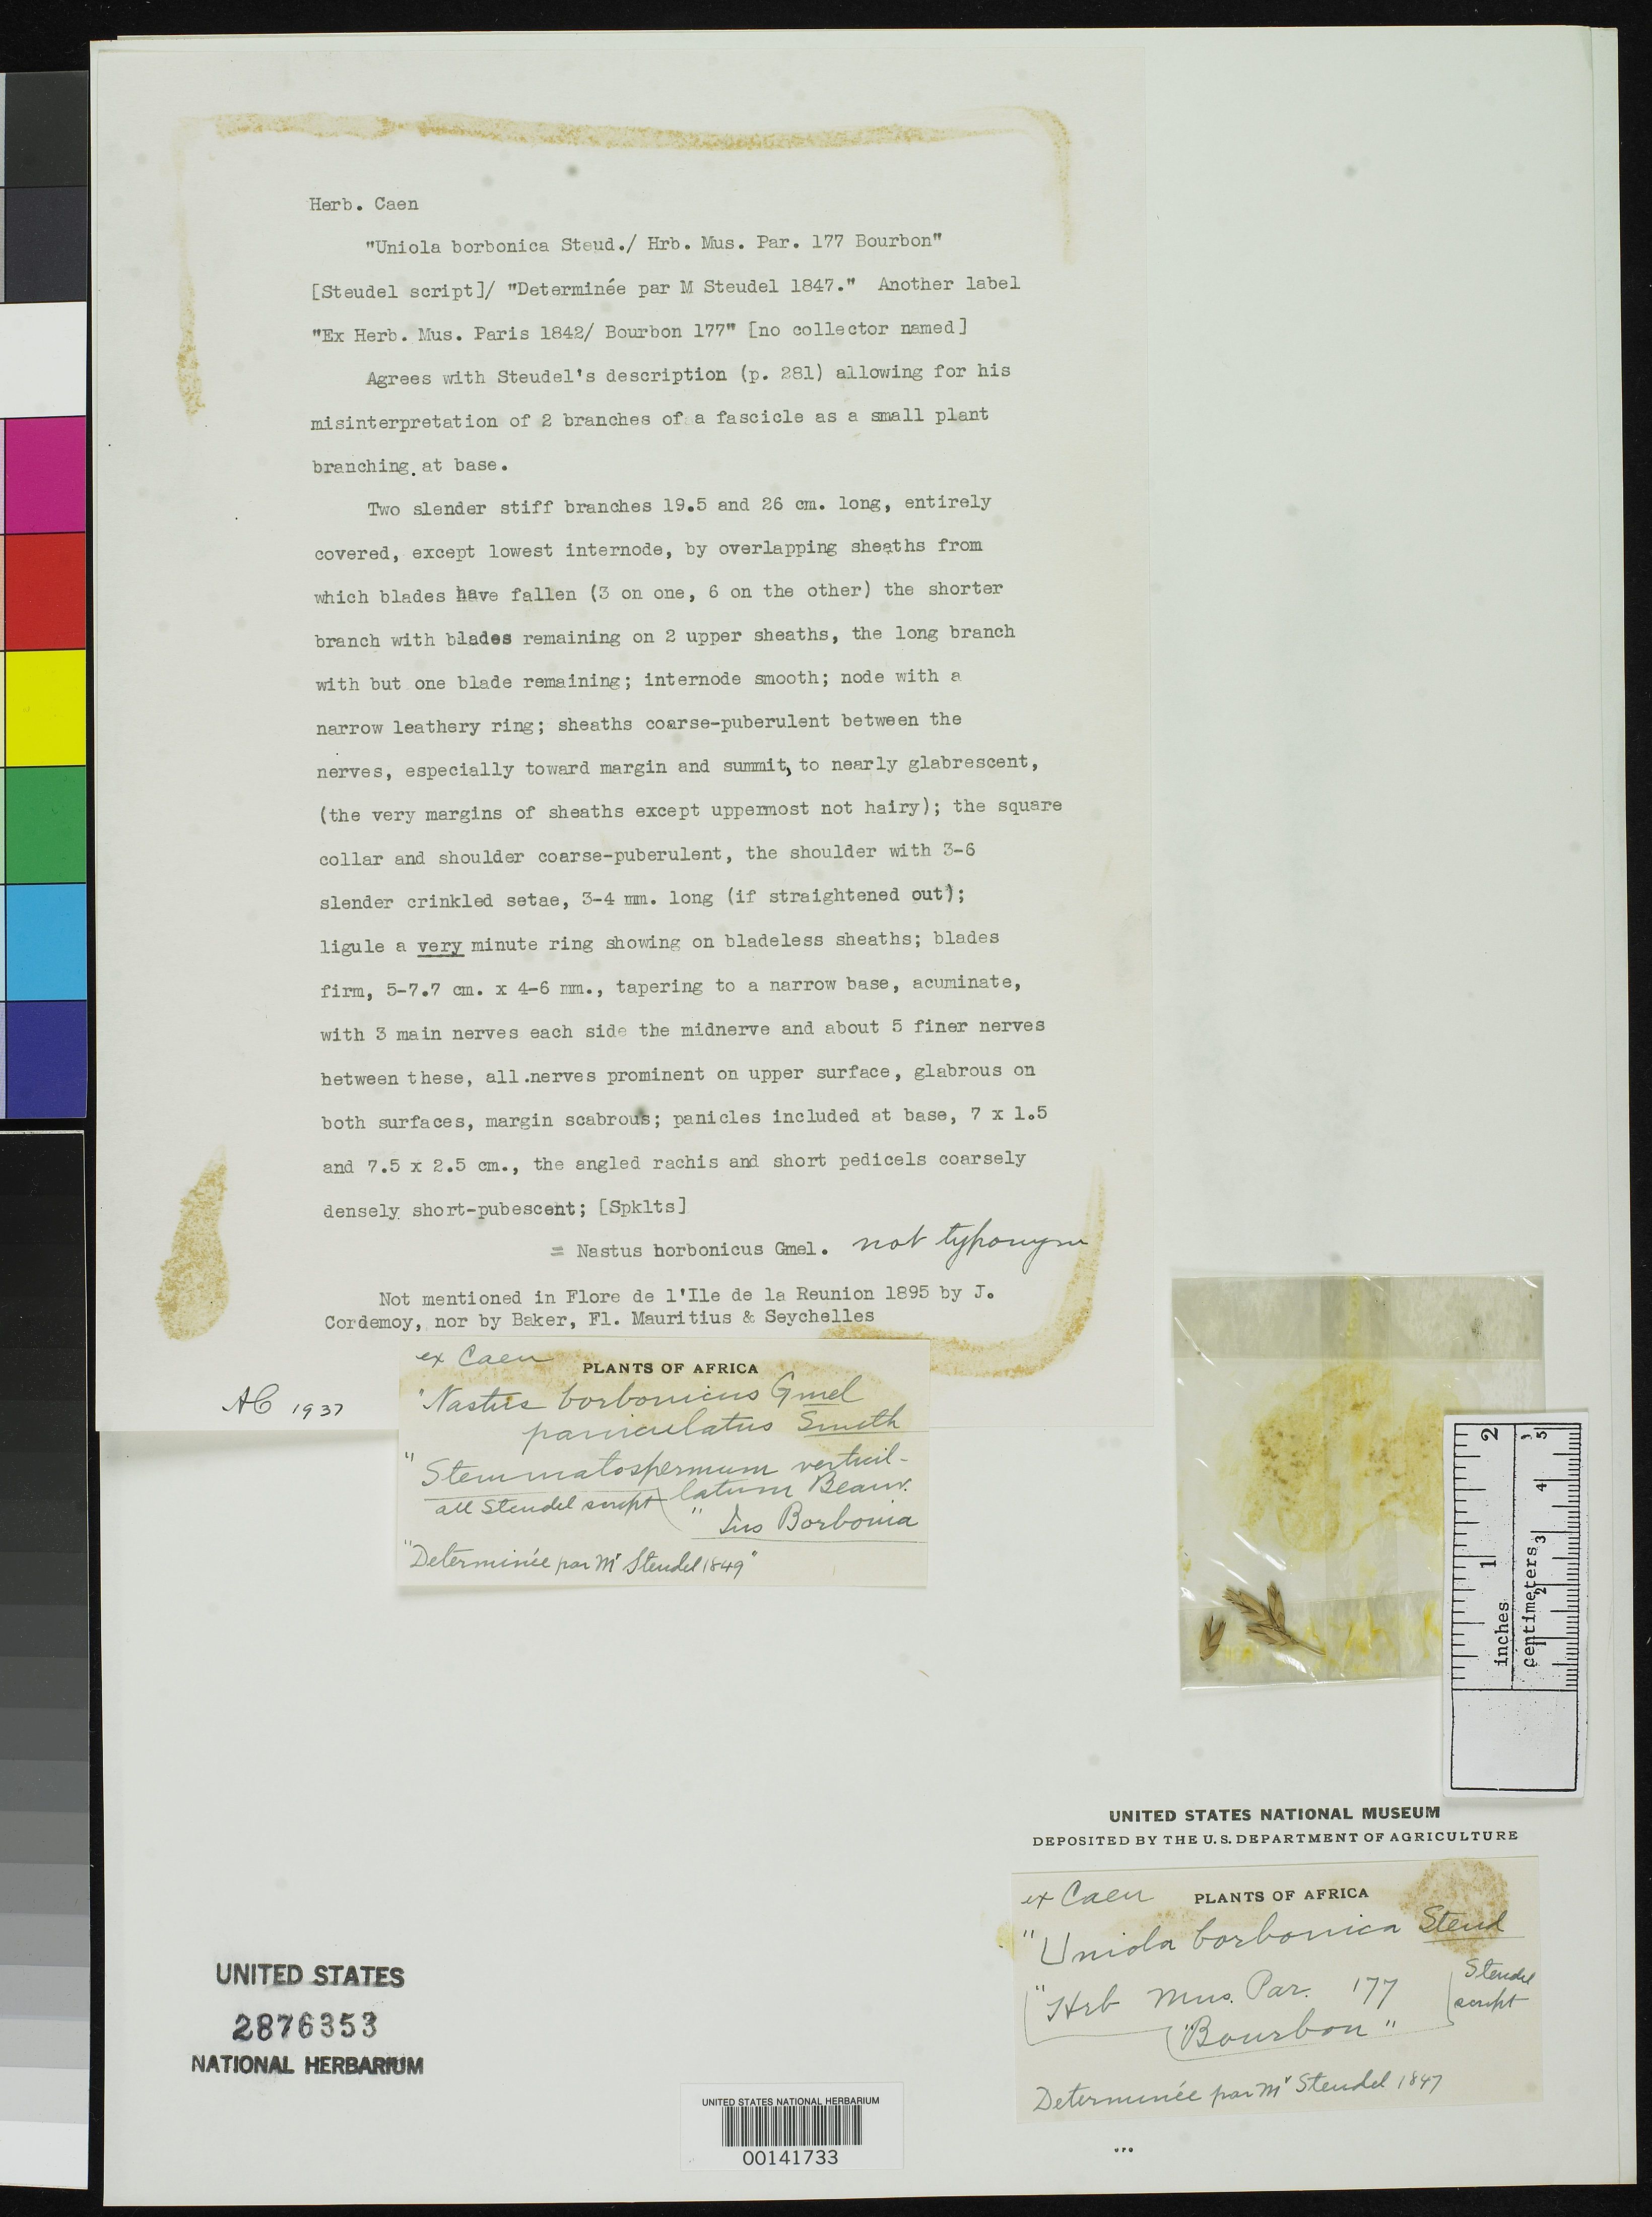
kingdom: Plantae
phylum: Tracheophyta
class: Liliopsida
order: Poales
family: Poaceae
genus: Uniola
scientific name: Uniola borbonica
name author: Steud.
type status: Type Material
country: Réunion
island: Réunion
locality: "Bourbon".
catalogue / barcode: US 2876353